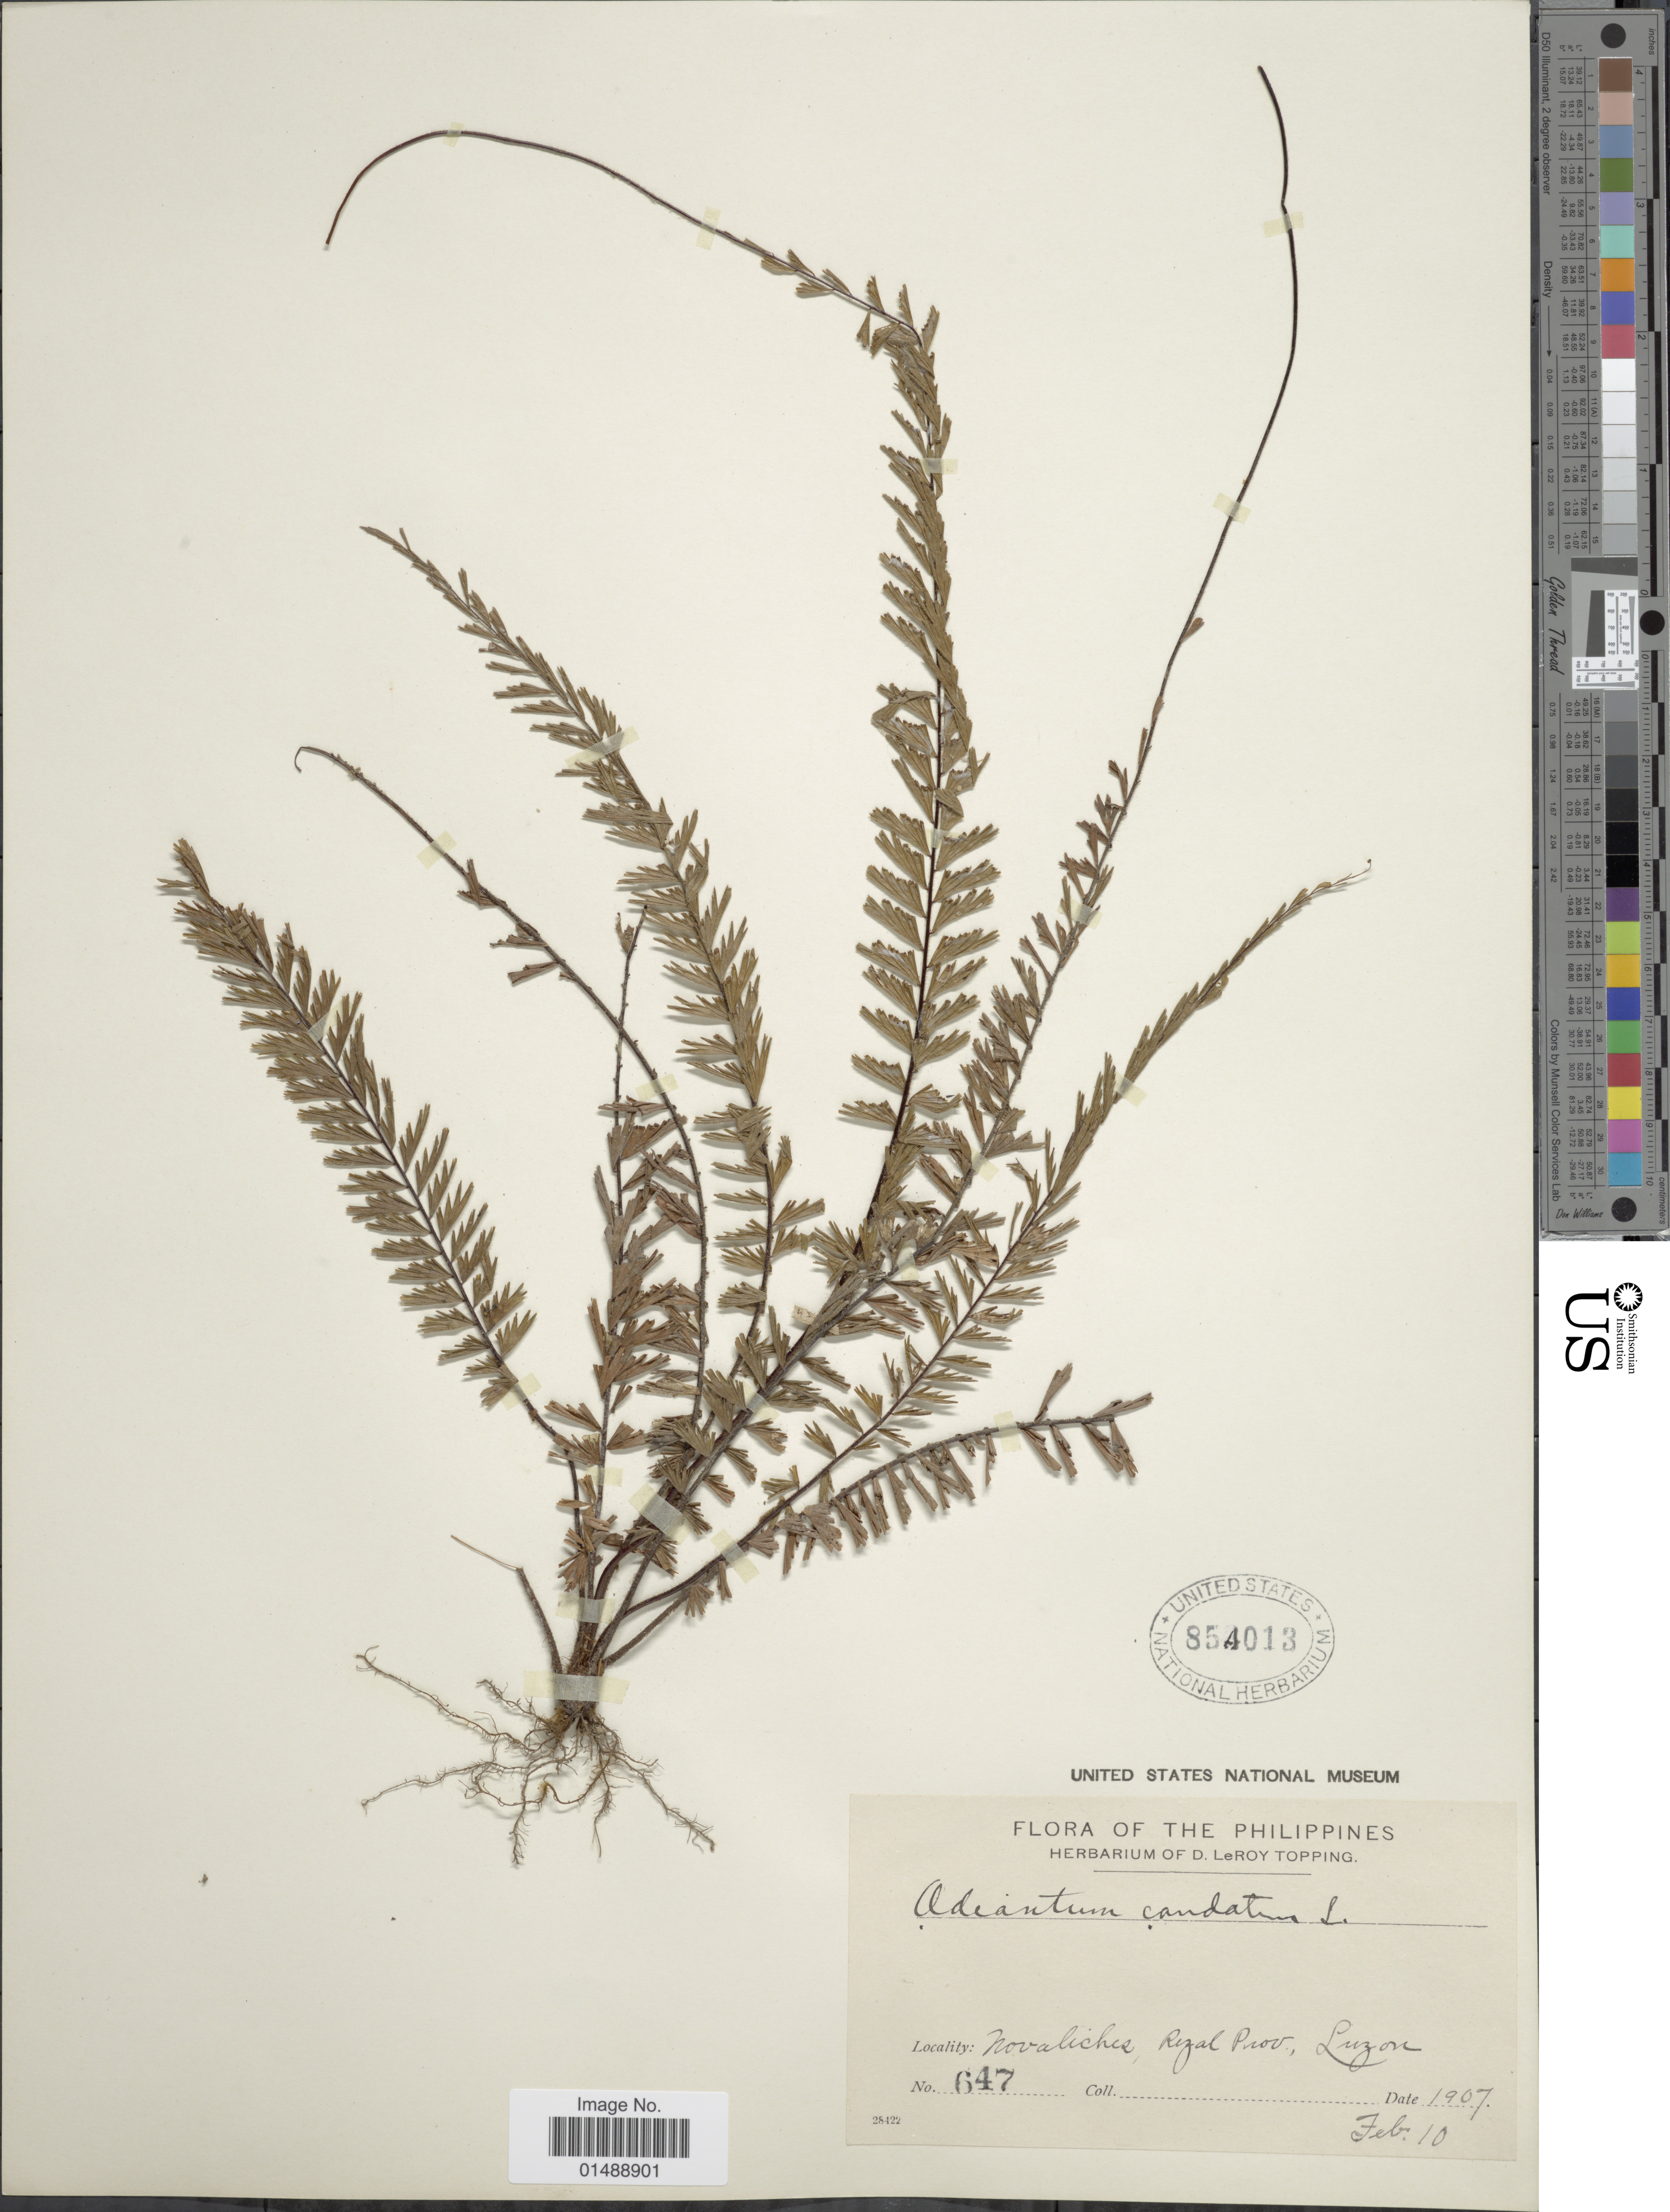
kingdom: Plantae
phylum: Tracheophyta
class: Polypodiopsida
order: Polypodiales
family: Pteridaceae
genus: Adiantum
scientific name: Adiantum caudatum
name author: L.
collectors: ex herb. D. LeRoy Topping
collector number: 647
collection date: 1907-02-10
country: Philippines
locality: Novaliche, Rizal Prov., Luzon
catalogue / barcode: US 854013